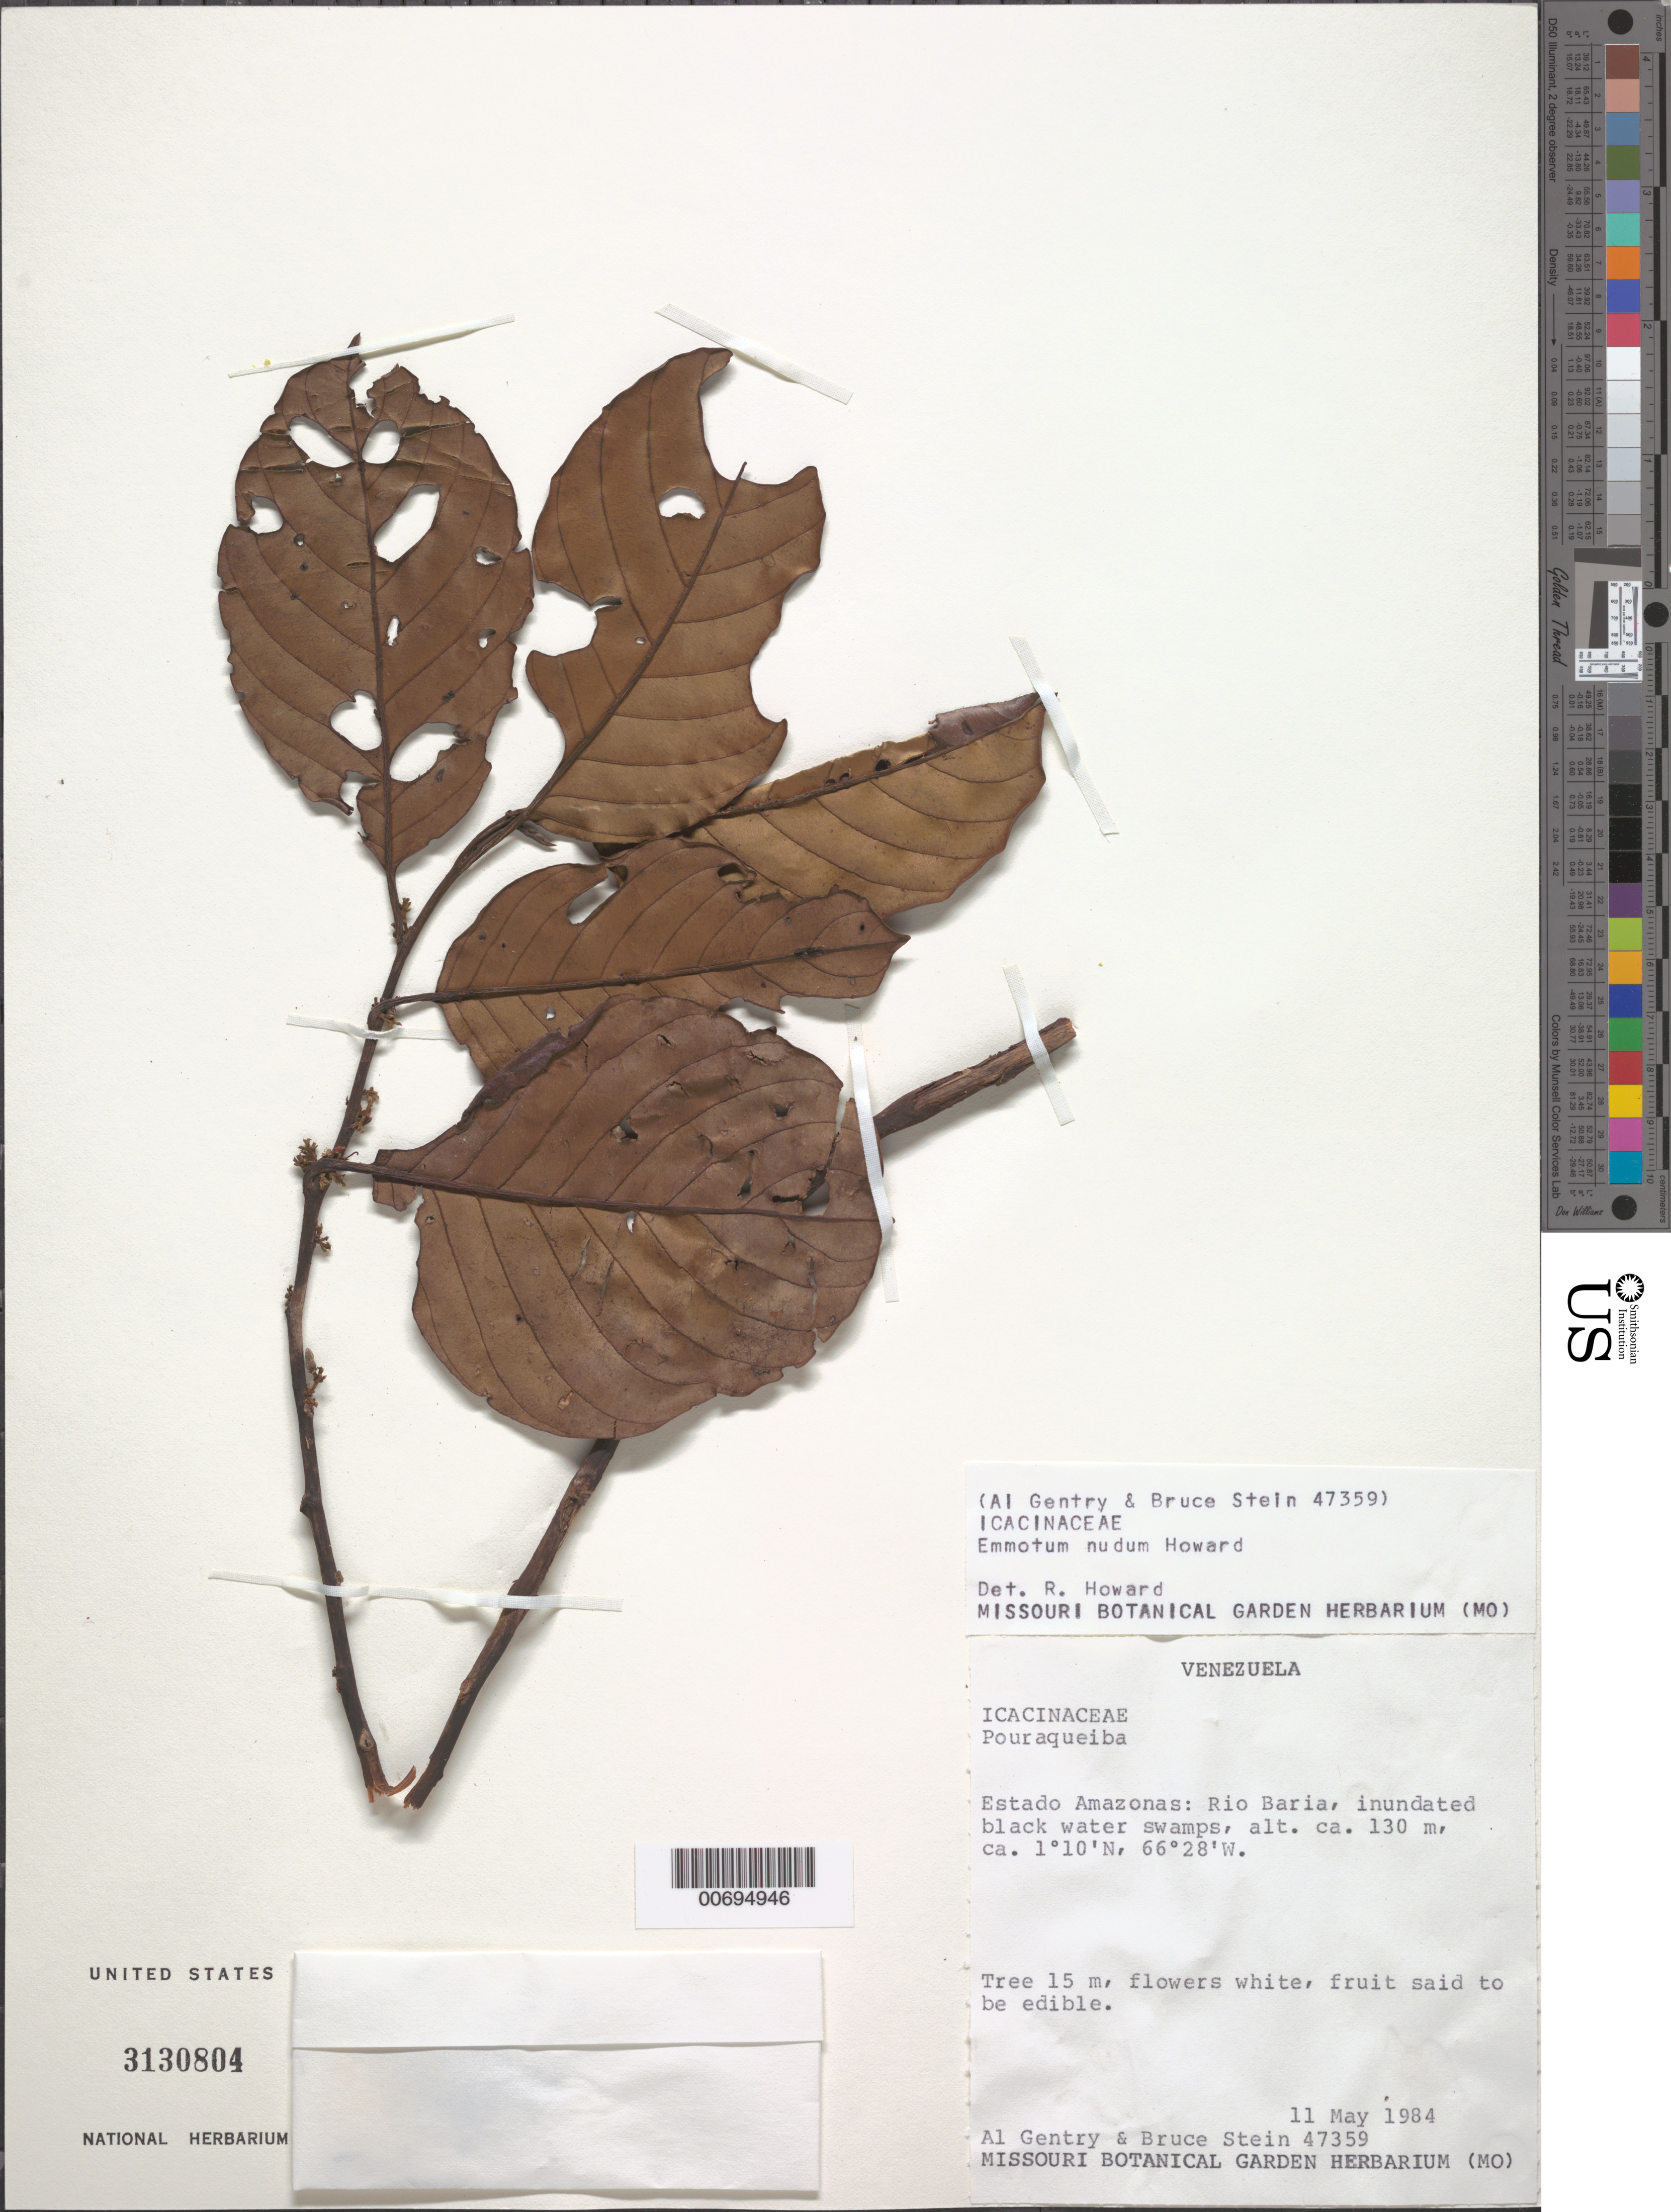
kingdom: Plantae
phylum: Tracheophyta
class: Magnoliopsida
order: Metteniusales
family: Metteniusaceae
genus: Emmotum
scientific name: Emmotum nudum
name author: R.A. Howard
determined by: Howard, R. A.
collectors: A. H. Gentry & B. Stein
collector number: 47359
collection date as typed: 11-May-84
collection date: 1984-05-11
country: Venezuela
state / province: Amazonas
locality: Río Baría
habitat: Inundated black water swamps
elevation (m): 130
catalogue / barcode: US 3130804